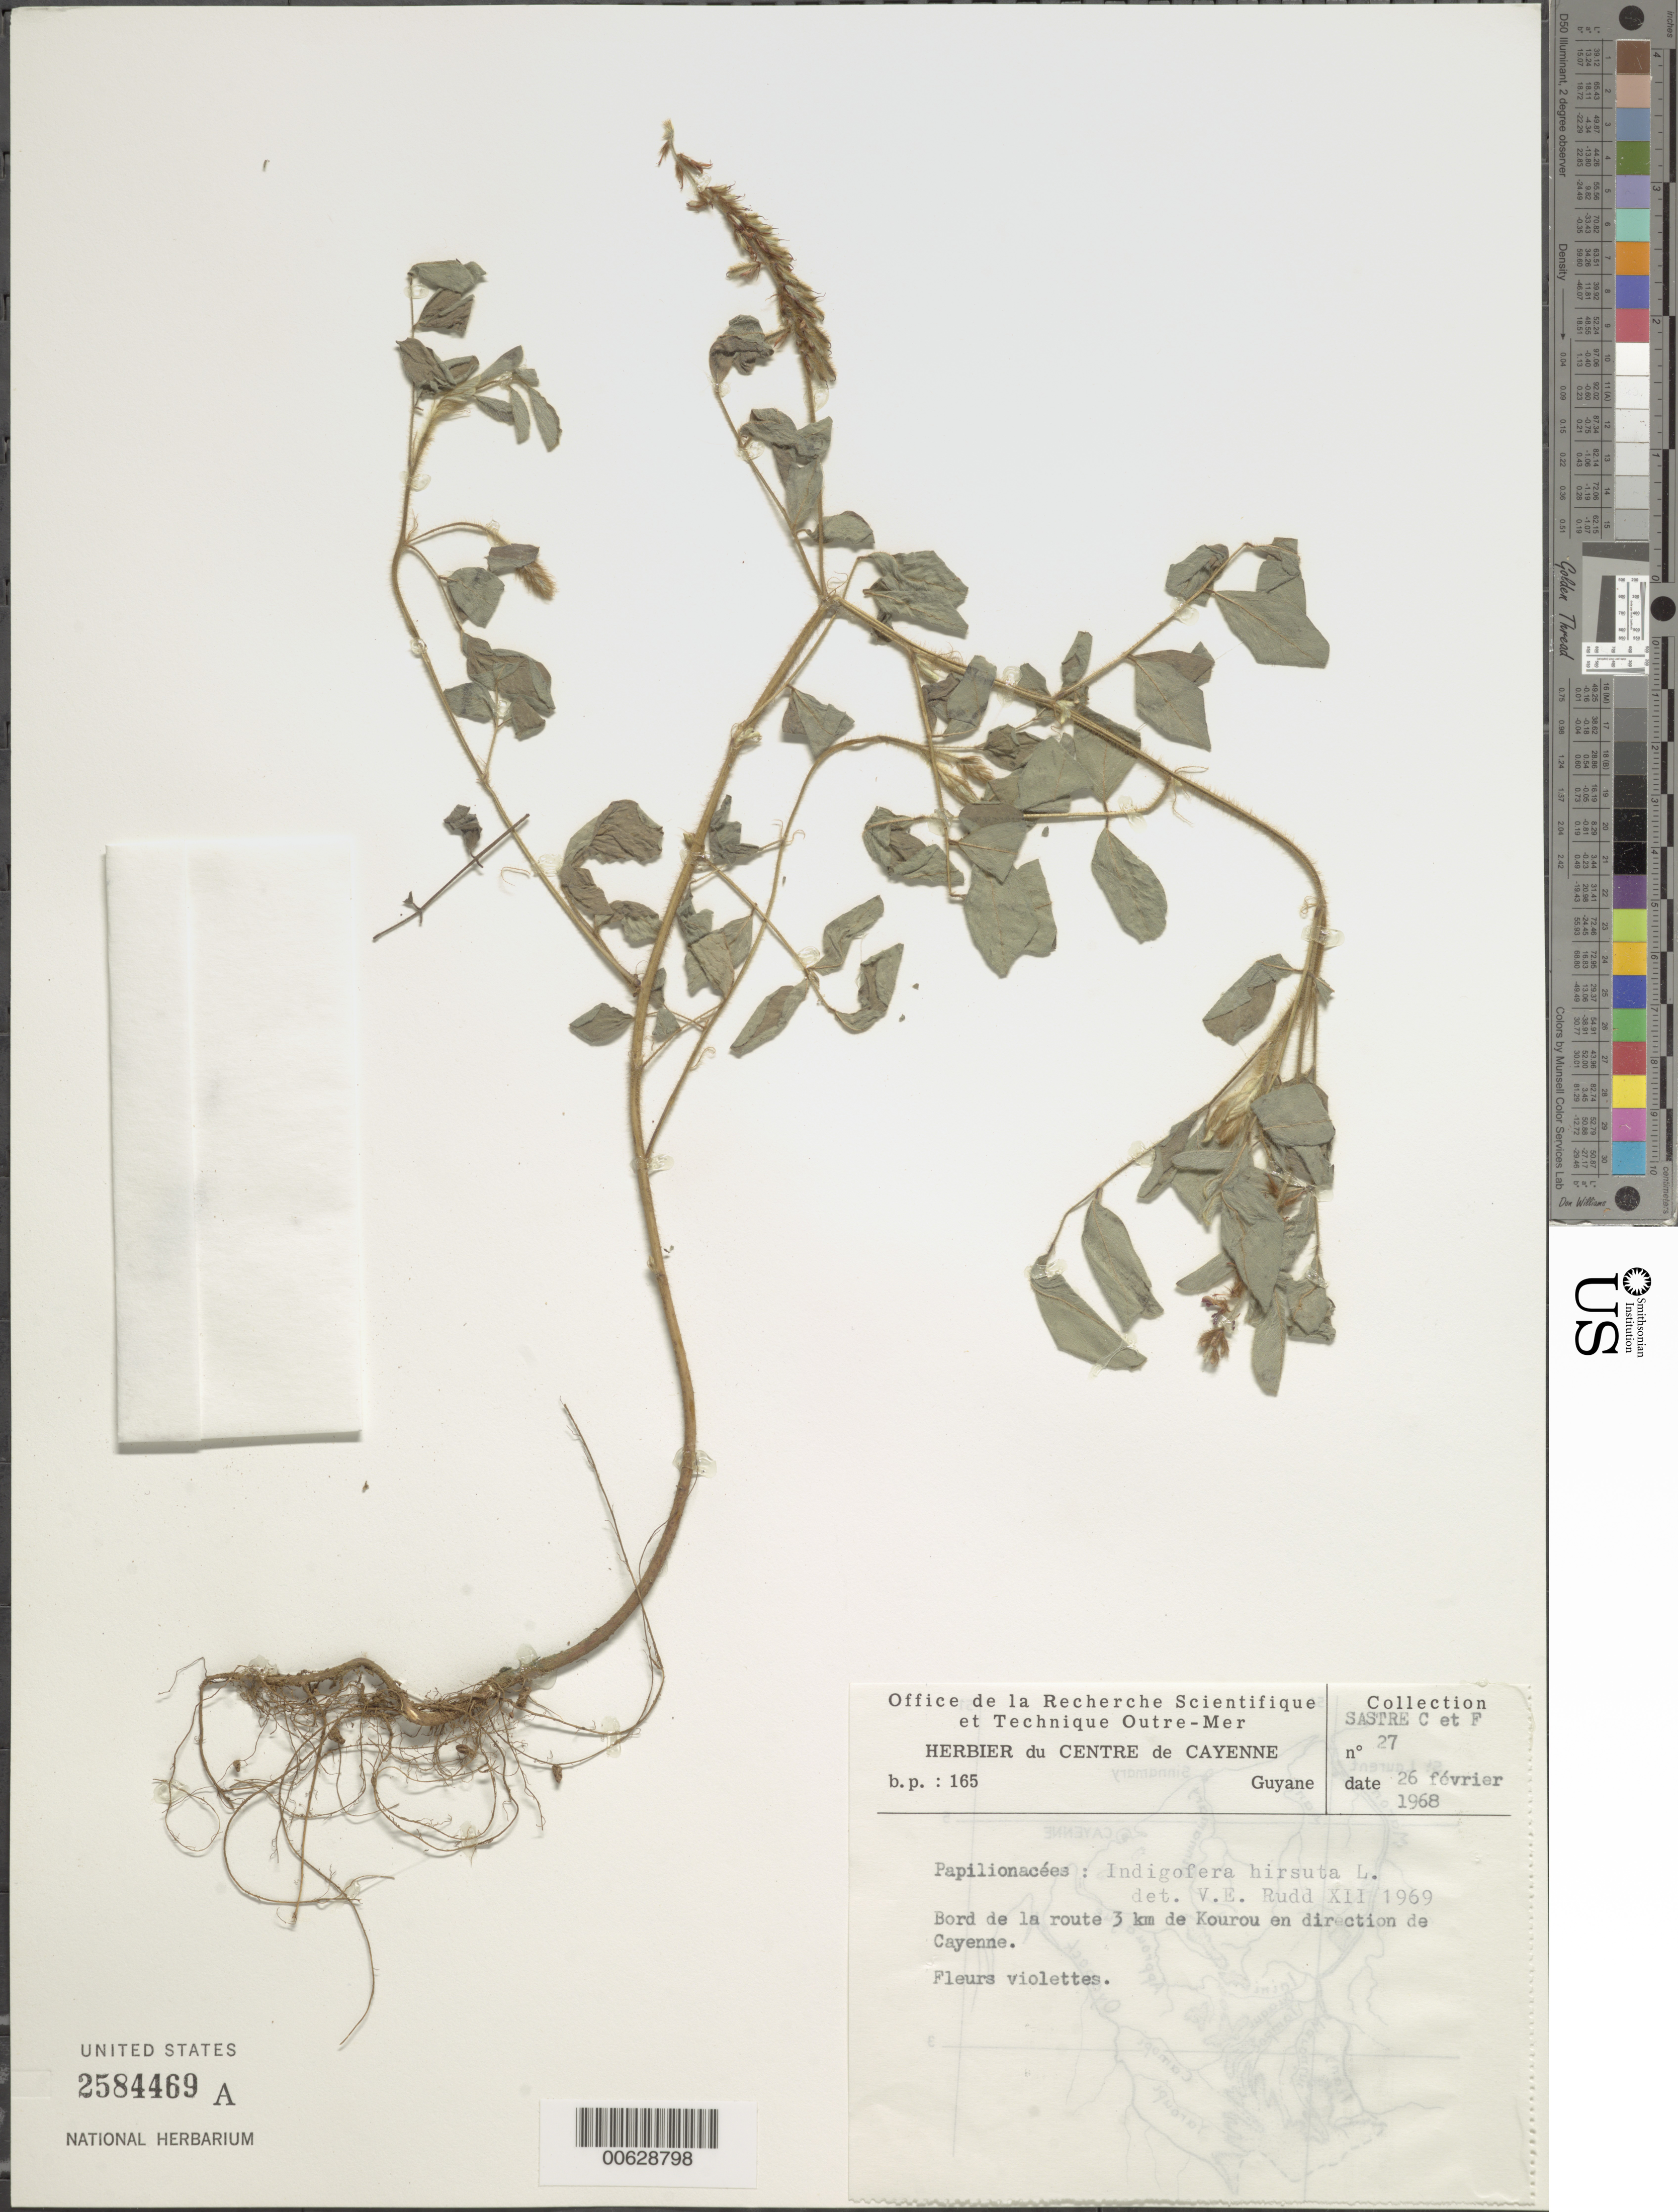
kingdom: Plantae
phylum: Tracheophyta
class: Magnoliopsida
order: Fabales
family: Fabaceae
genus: Indigofera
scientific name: Indigofera hirsuta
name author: L.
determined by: Rudd, V. E.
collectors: C. H. L. Sastre & F. Sastre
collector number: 27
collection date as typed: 26-Feb-68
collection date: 1968-02-26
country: French Guiana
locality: Route de Kourou, km 3, toward Cayenne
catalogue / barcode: US 2584469A